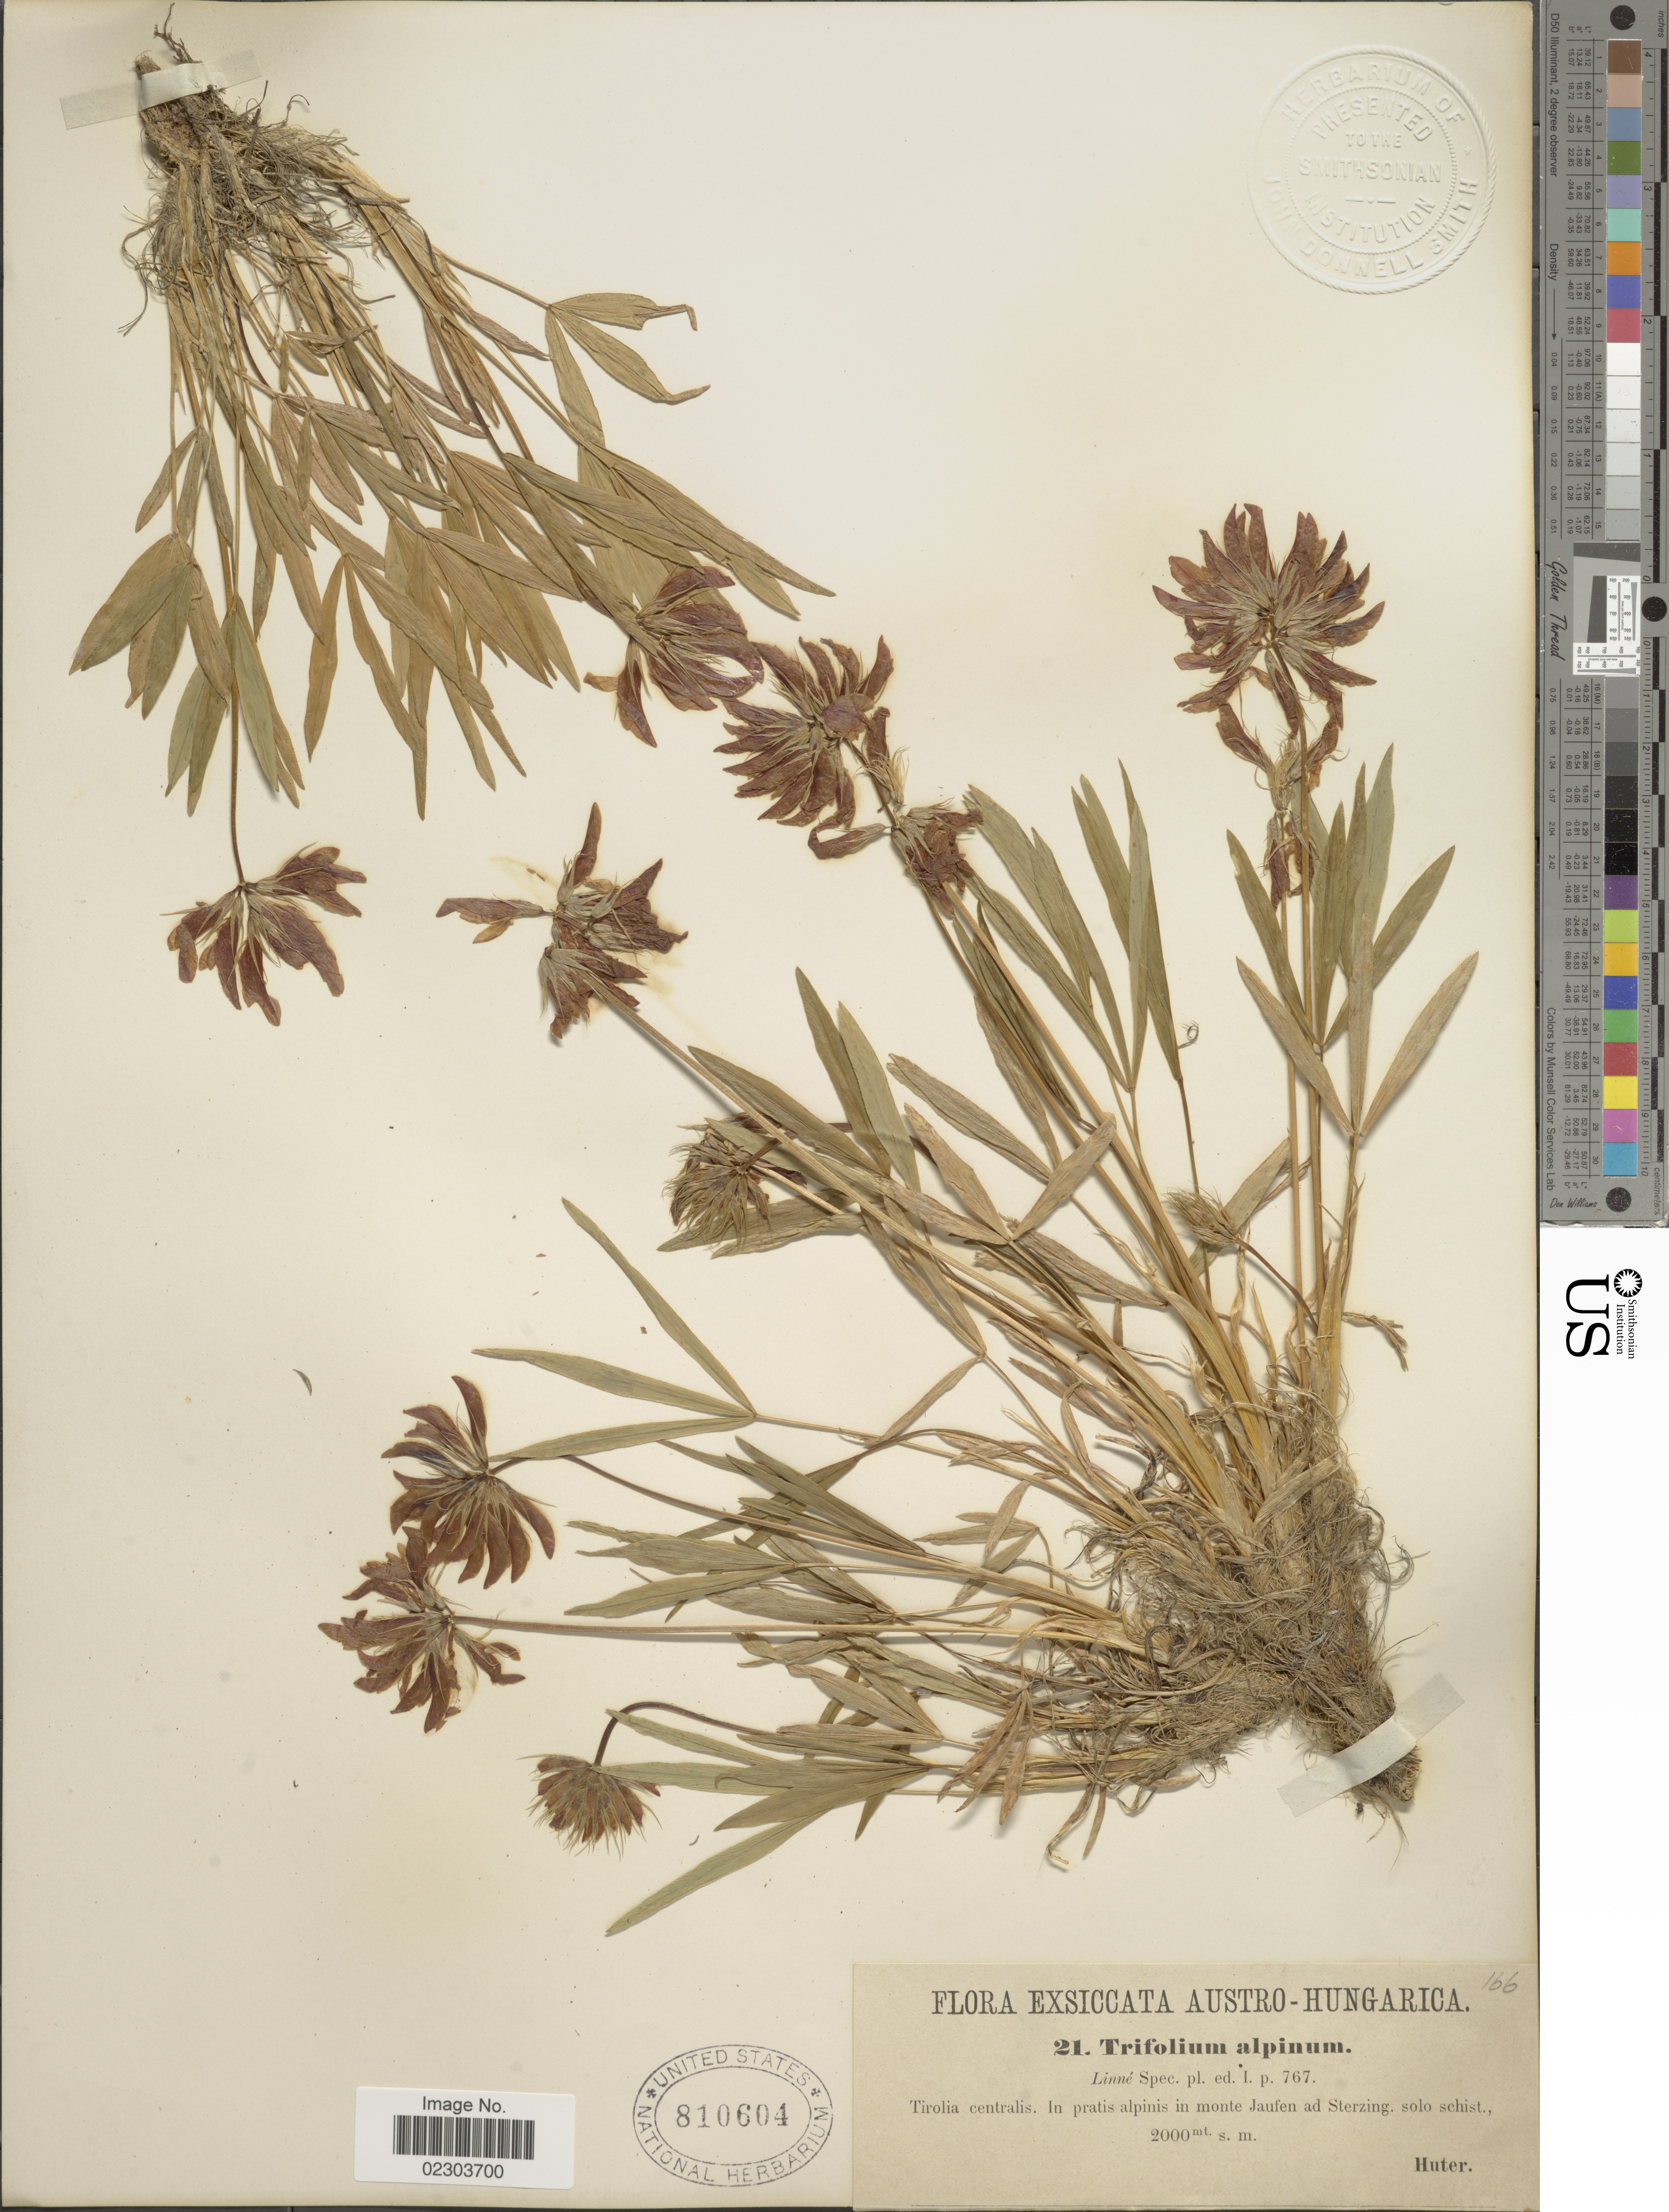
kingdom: Plantae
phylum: Tracheophyta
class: Magnoliopsida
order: Fabales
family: Fabaceae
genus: Trifolium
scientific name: Trifolium alpinum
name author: L.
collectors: -. Huter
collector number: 166/21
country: Austria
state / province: Tirol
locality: Austro-Hungarica, Tirolia centralis, in pratis alpinis in monte jaufen ad Sterzing, solo schist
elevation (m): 2000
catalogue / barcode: US 810604